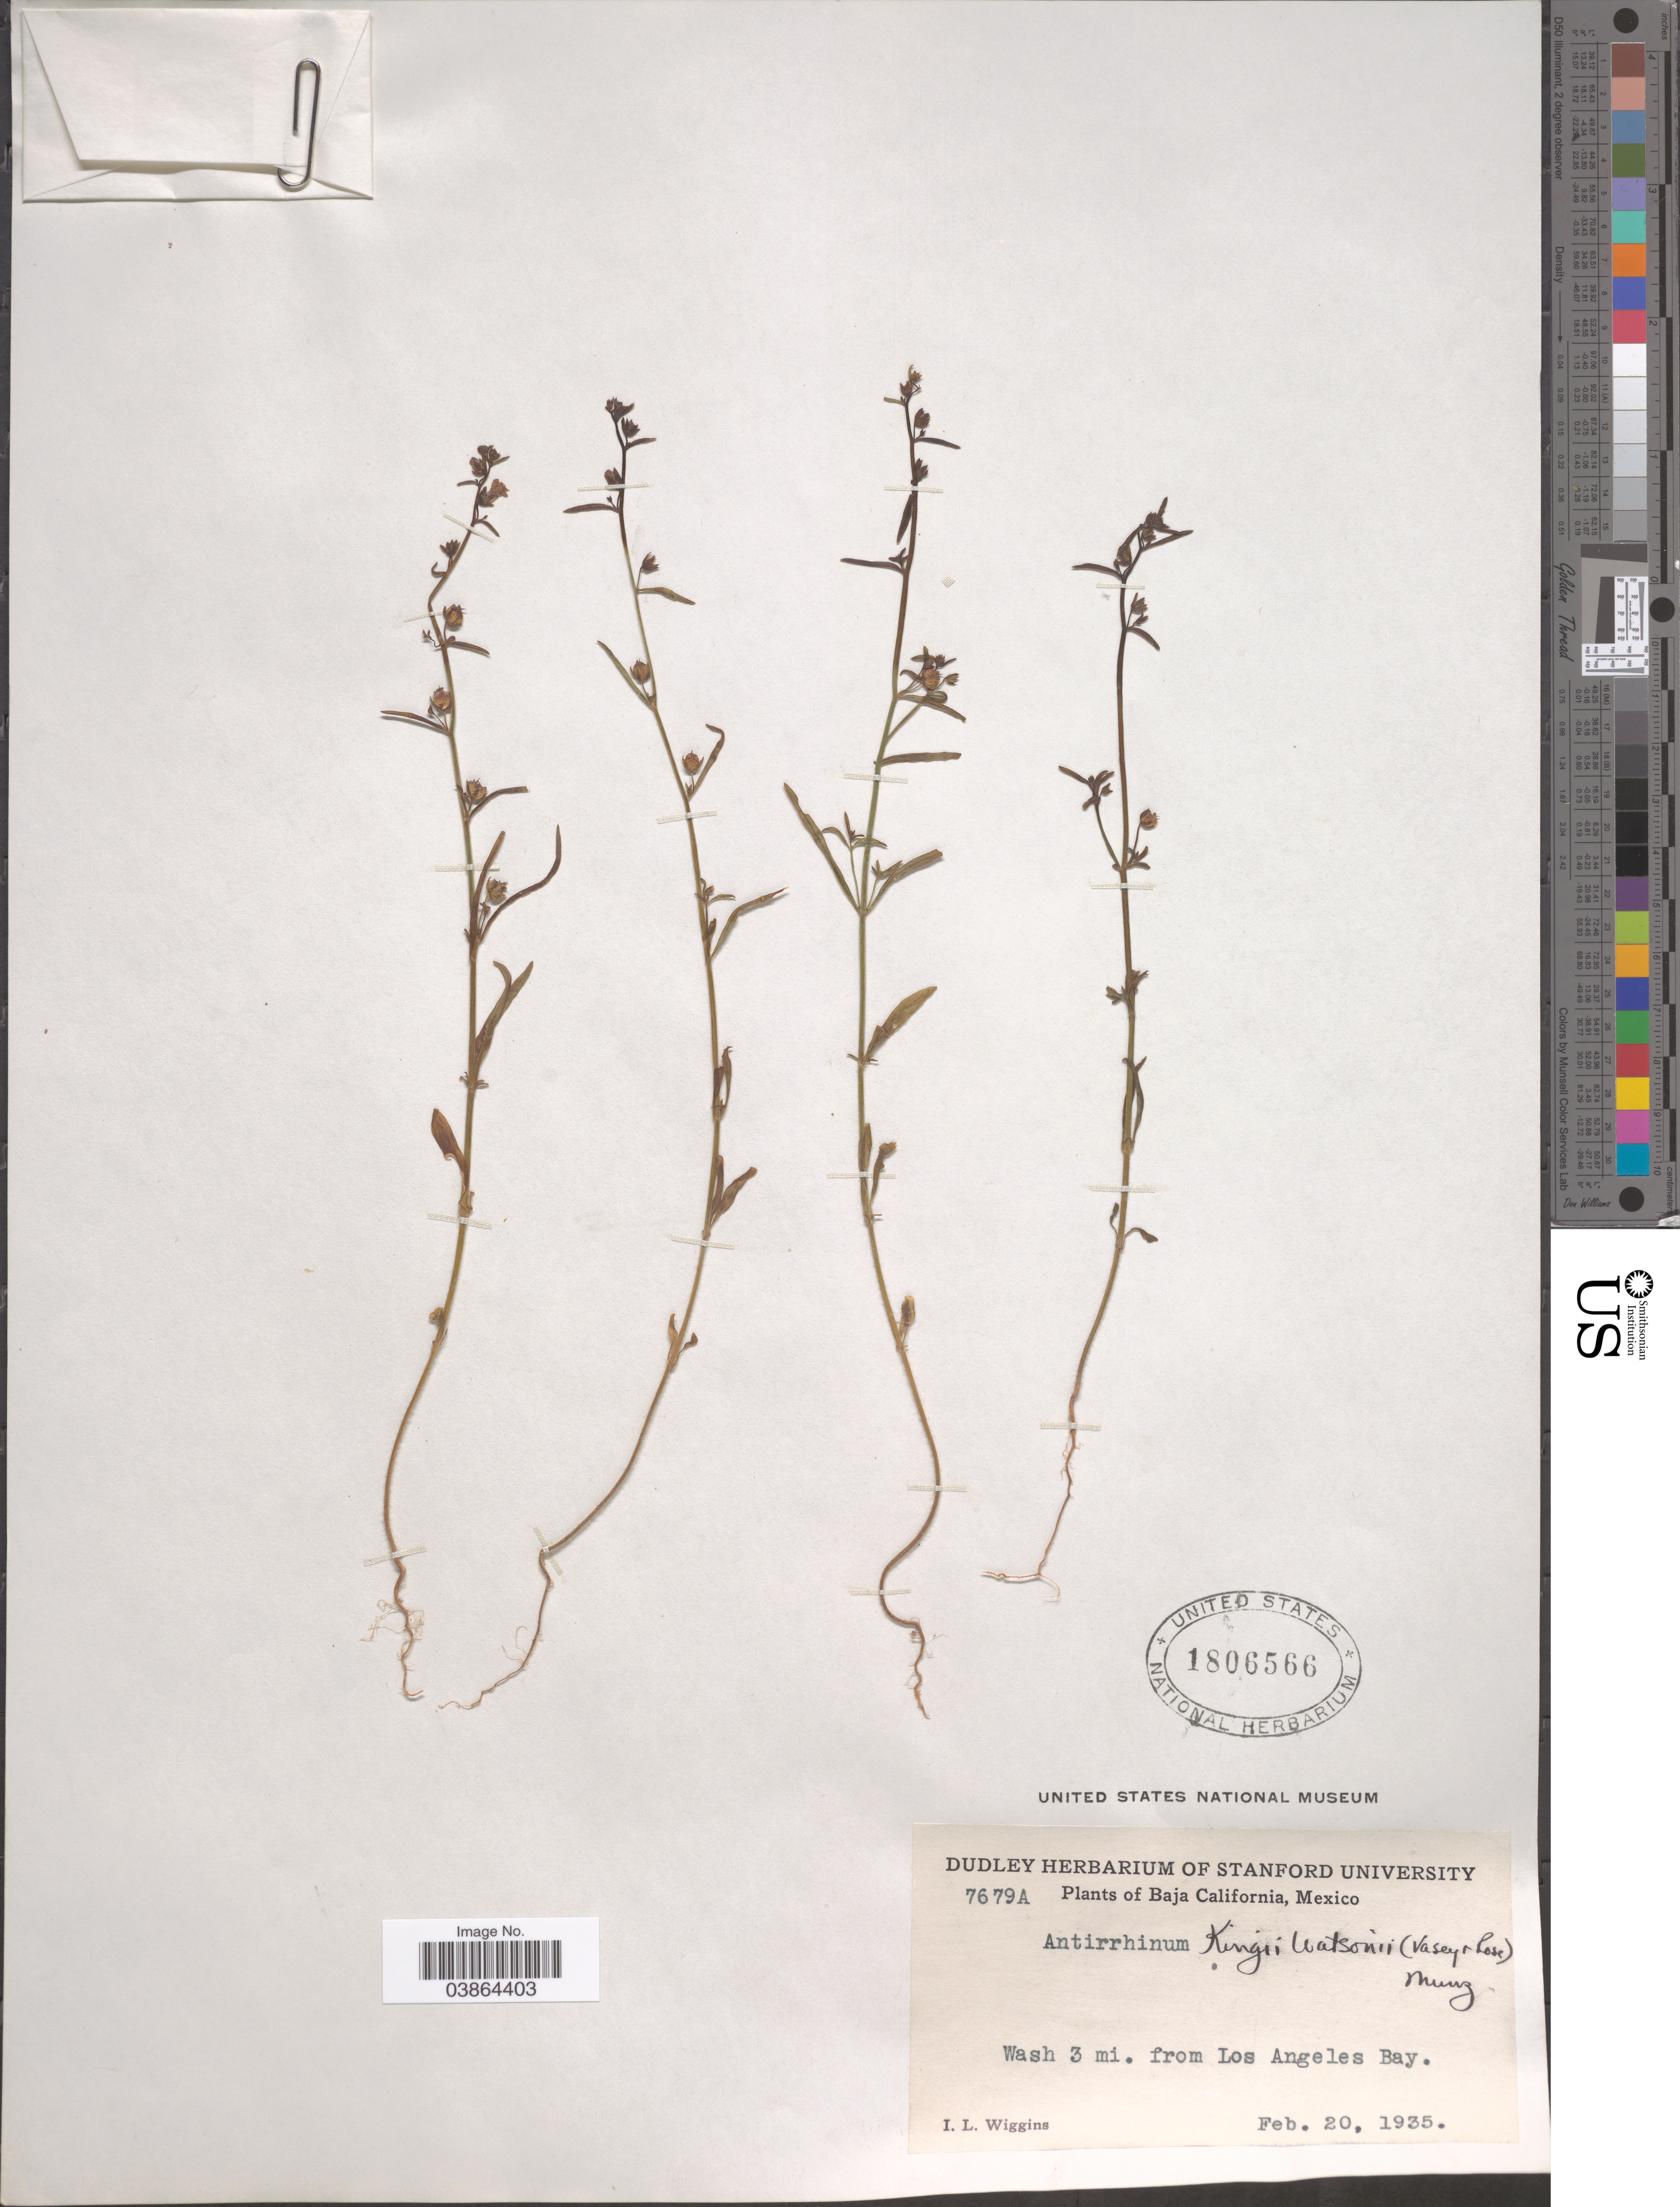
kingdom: Plantae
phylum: Tracheophyta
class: Magnoliopsida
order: Lamiales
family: Plantaginaceae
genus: Sairocarpus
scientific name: Sairocarpus kingii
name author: (S. Watson) D.A. Sutton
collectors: I. L. Wiggins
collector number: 7679A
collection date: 1935-02-20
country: Mexico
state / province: Baja California Sur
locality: Wash 3 mi. from Los Angeles Bay.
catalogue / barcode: US 1806566